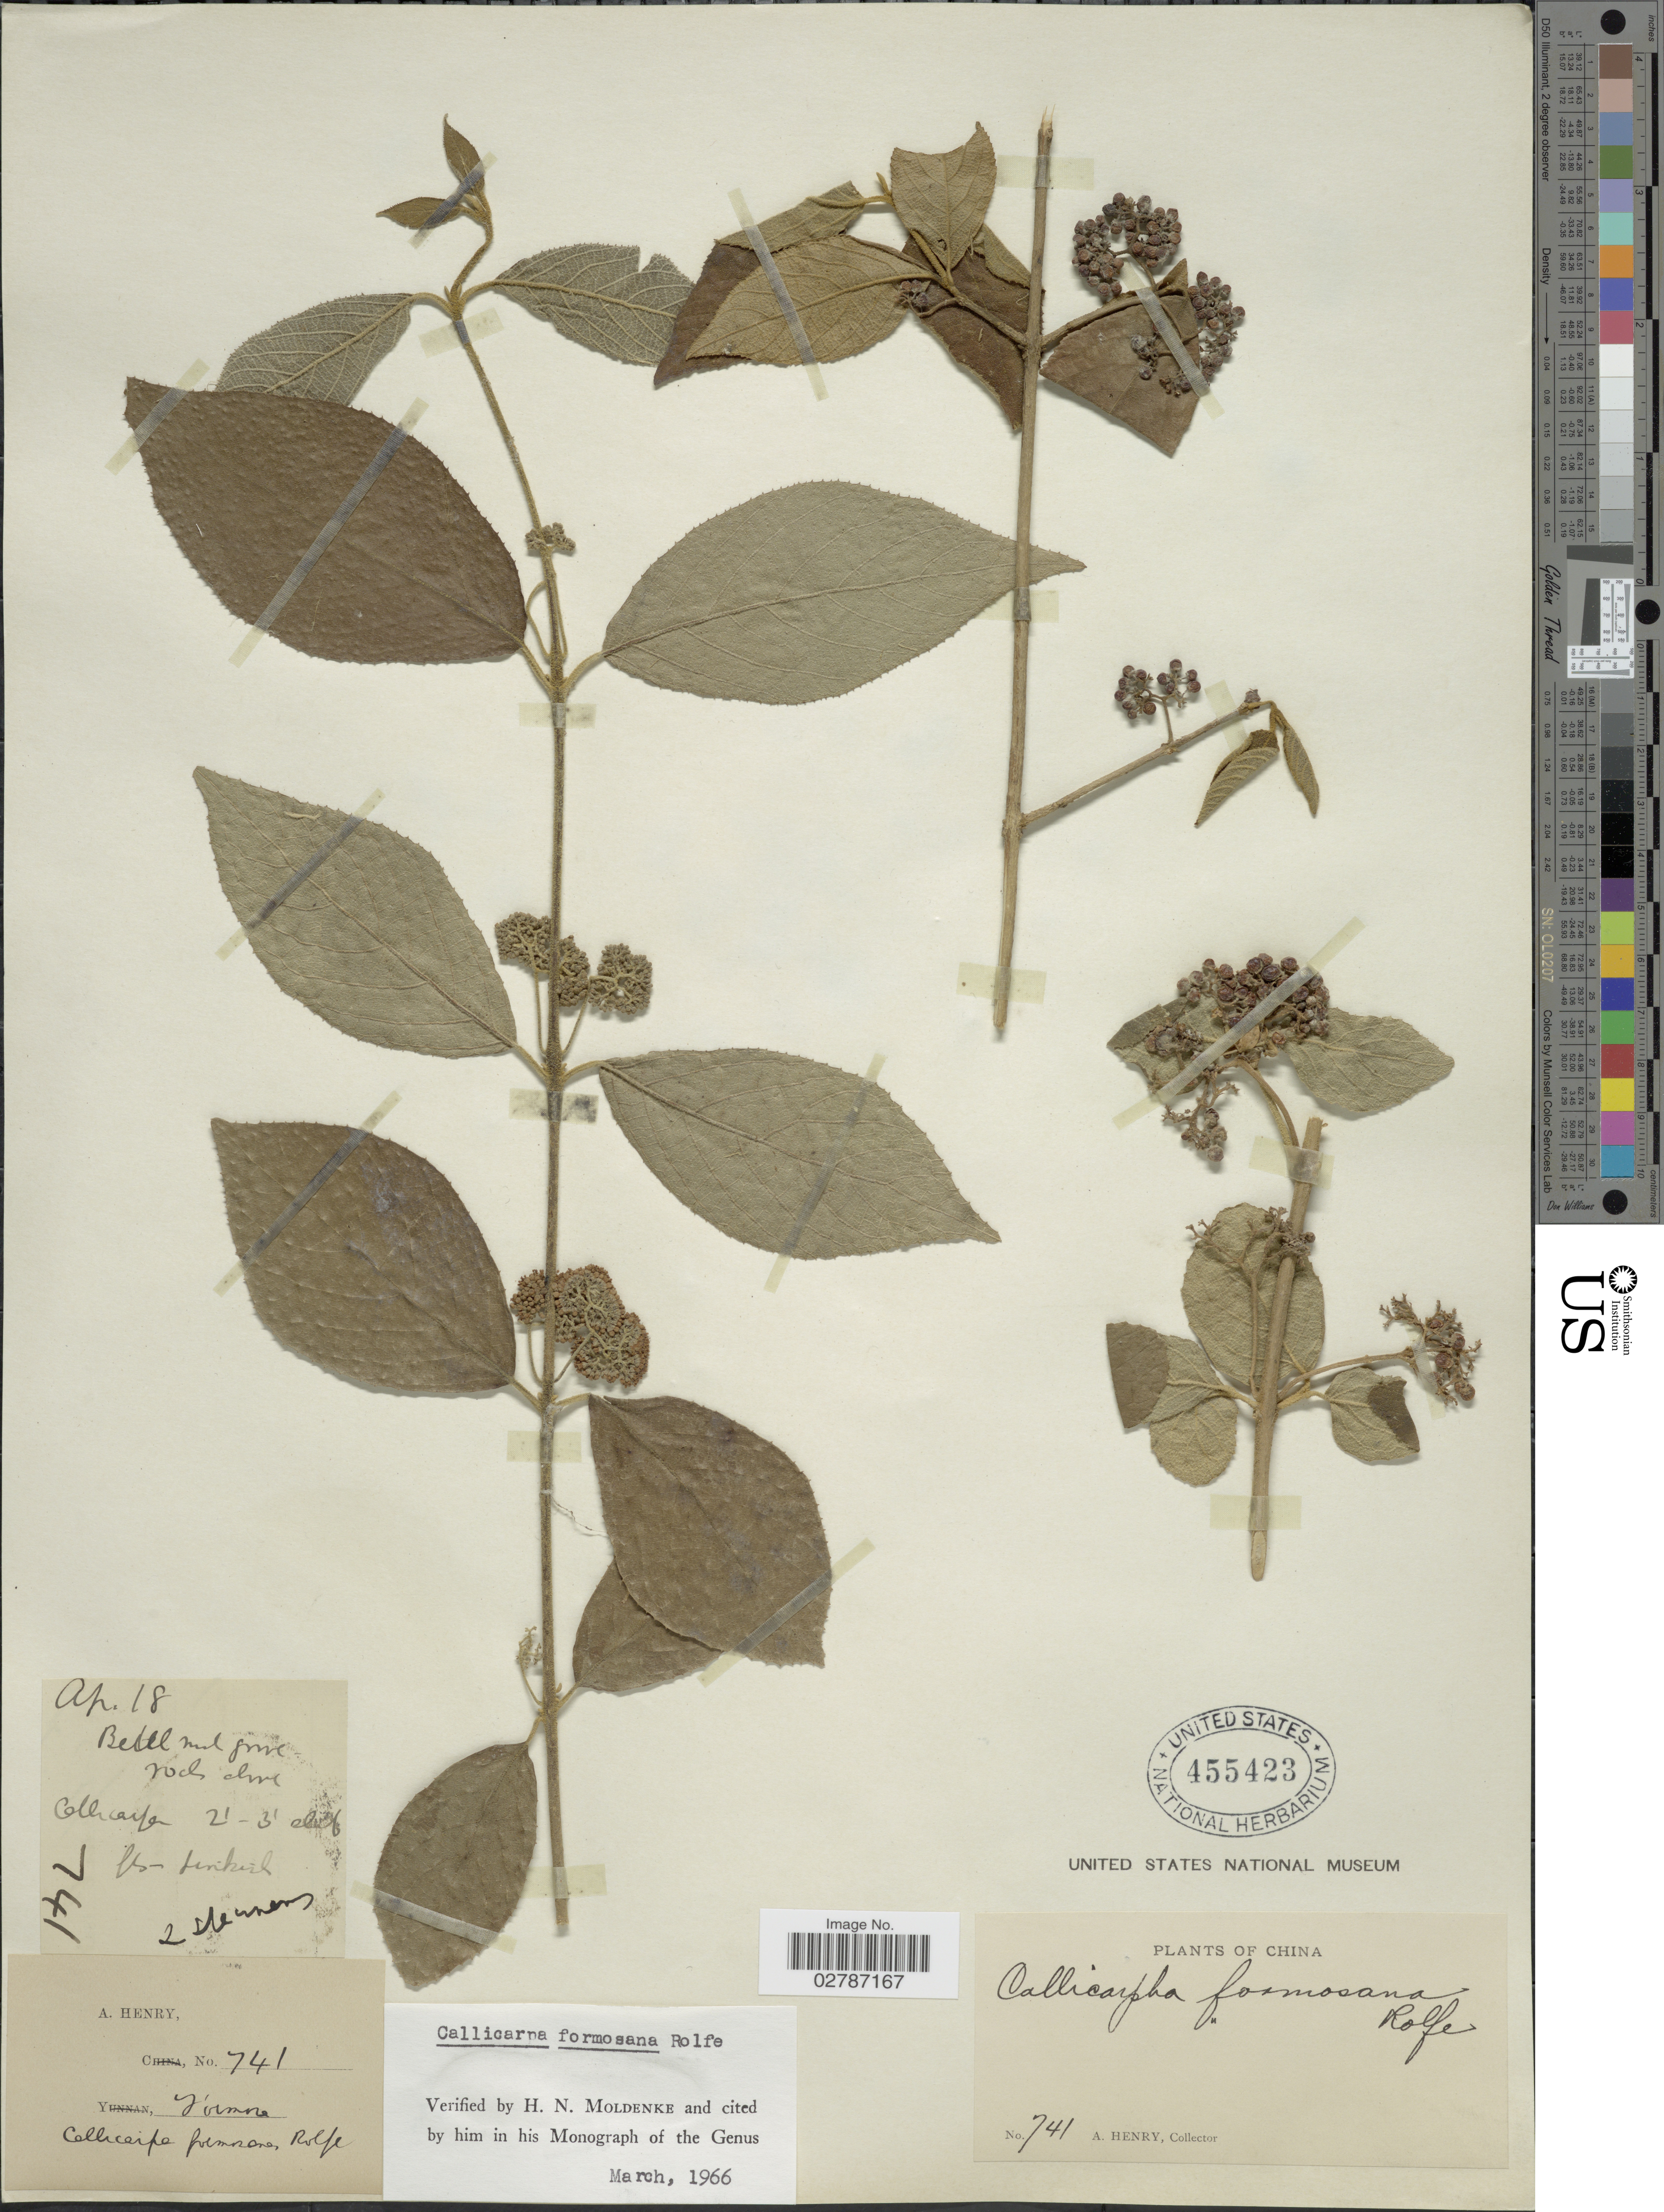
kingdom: Plantae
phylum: Tracheophyta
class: Magnoliopsida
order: Lamiales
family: Lamiaceae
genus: Callicarpa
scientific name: Callicarpa formosana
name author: Rolfe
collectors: A. Henry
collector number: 741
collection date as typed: Transcribed d/m/y: /4/18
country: Taiwan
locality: Formosa.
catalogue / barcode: US 455423